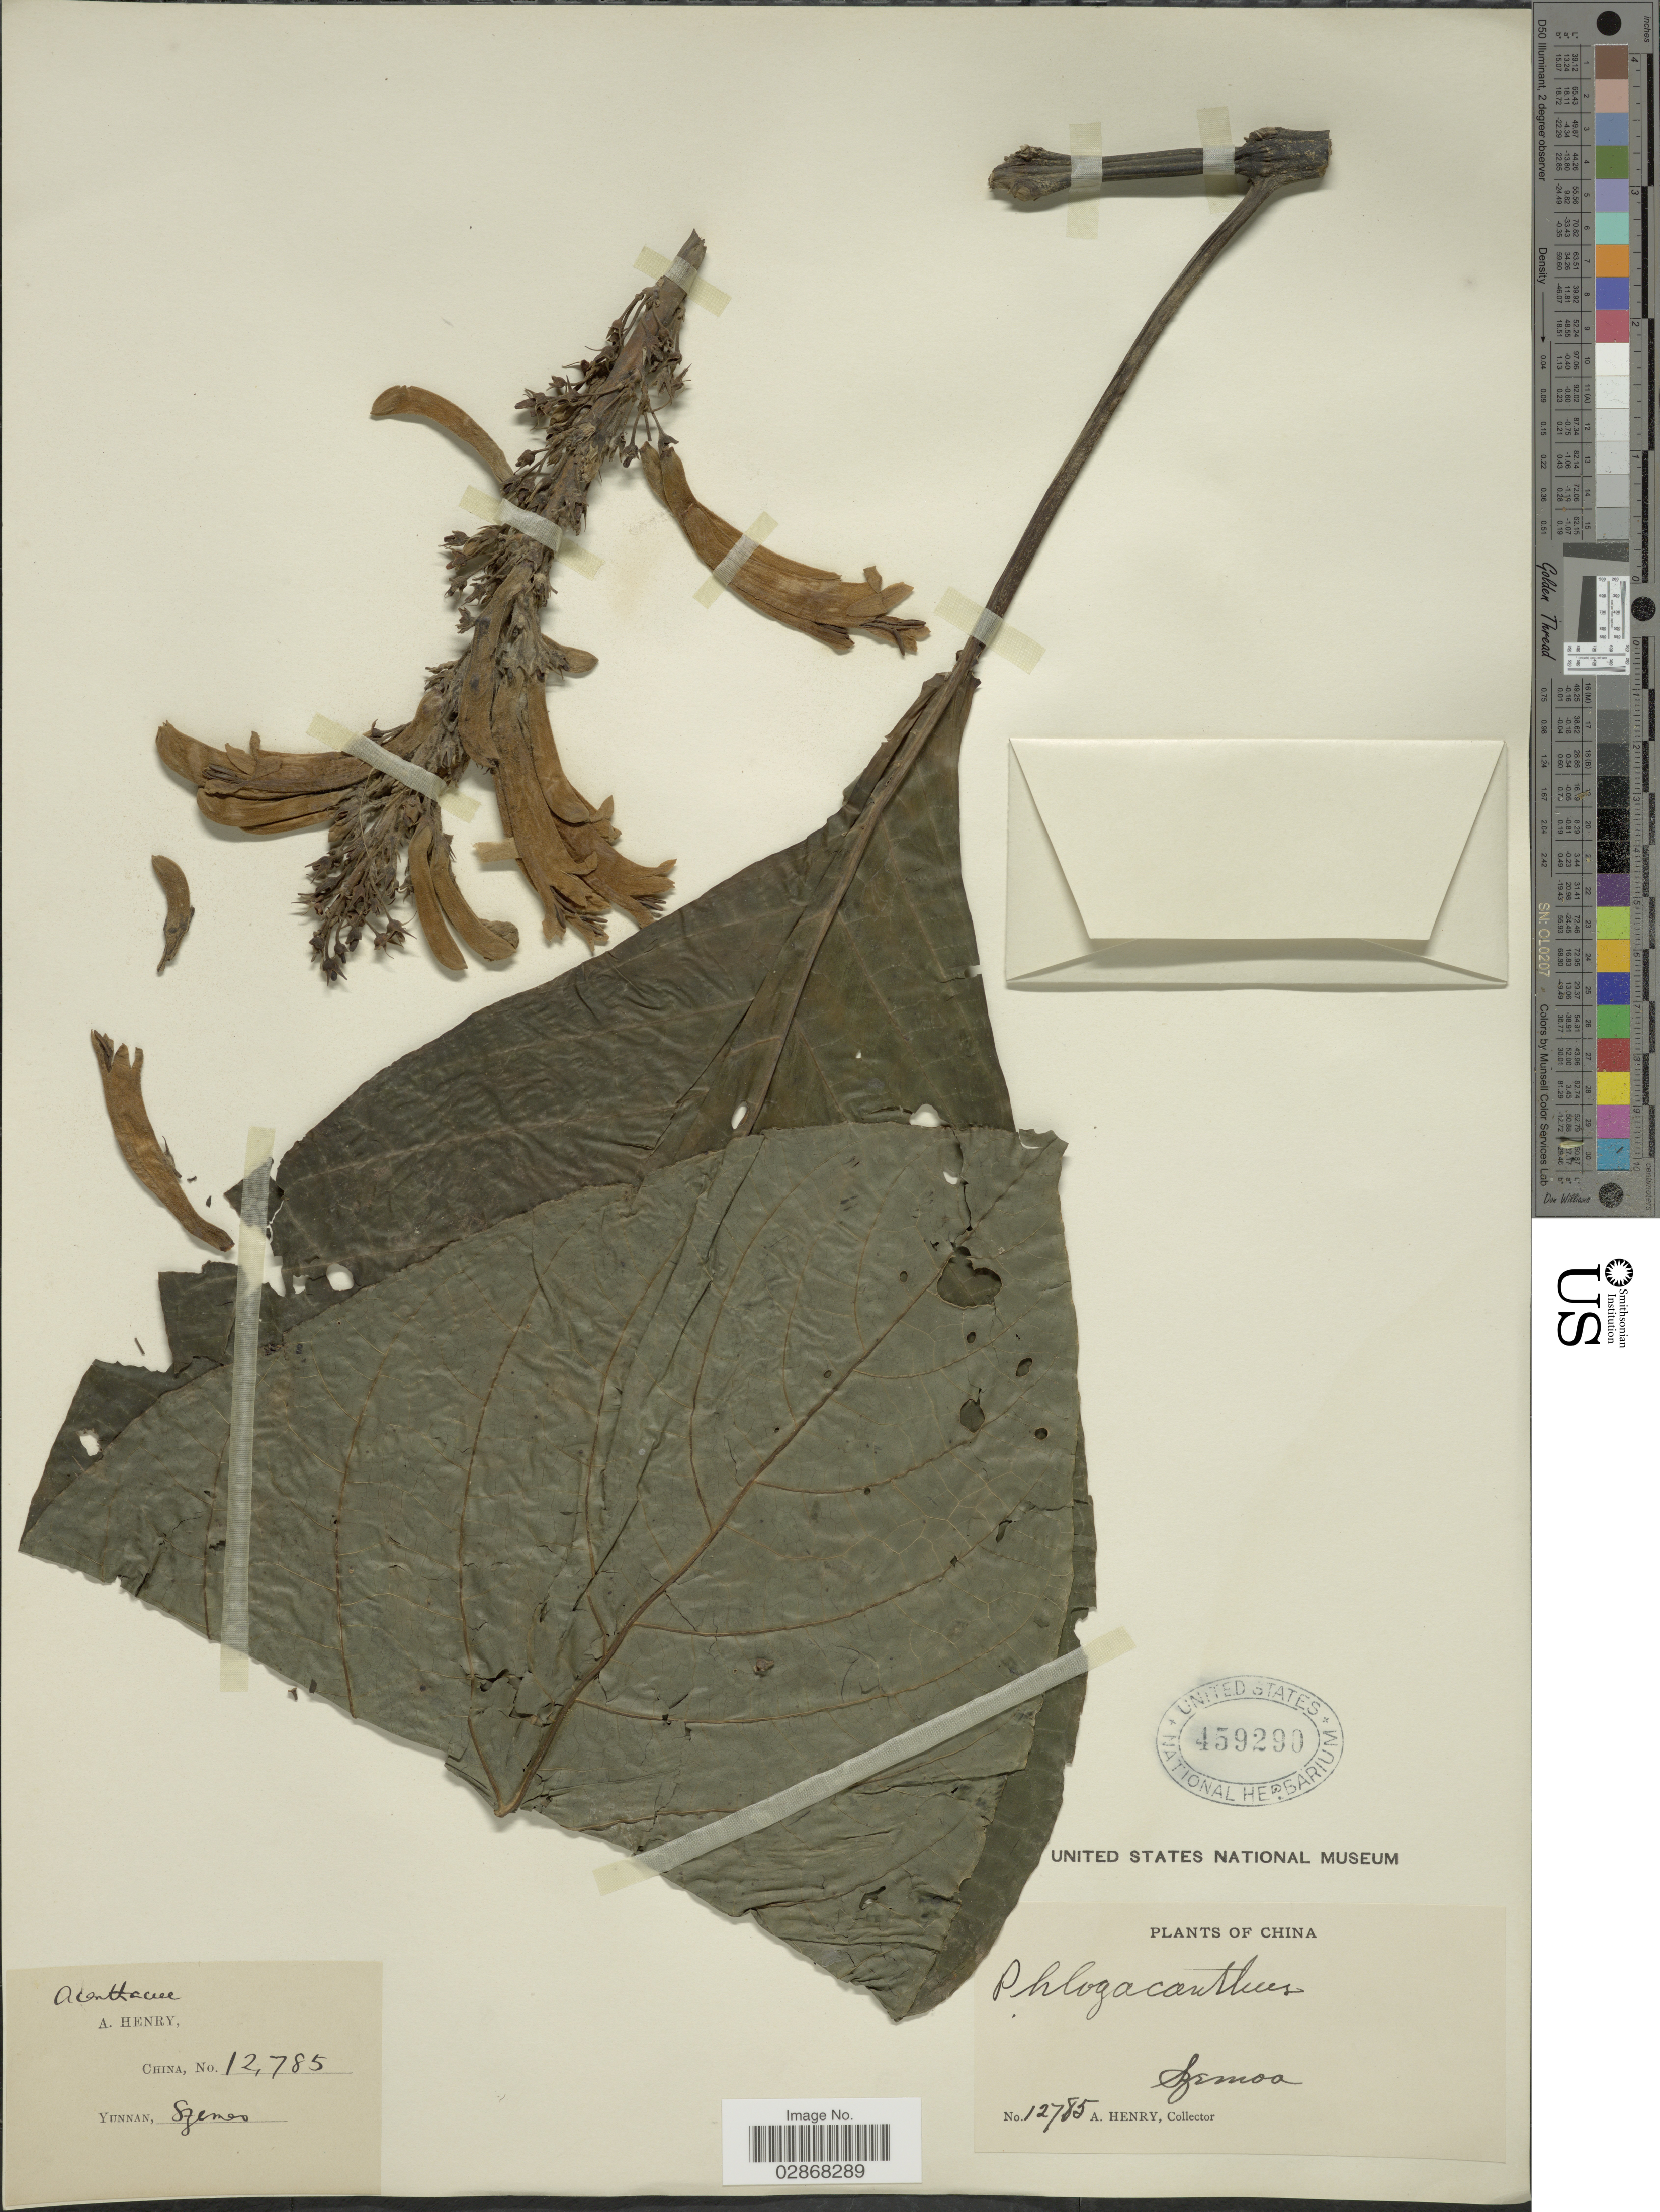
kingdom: Plantae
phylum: Tracheophyta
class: Magnoliopsida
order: Lamiales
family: Acanthaceae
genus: Phlogacanthus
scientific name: Phlogacanthus sp.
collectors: A. Henry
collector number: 12785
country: China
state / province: Yunnan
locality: Szemoa.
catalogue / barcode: US 459290